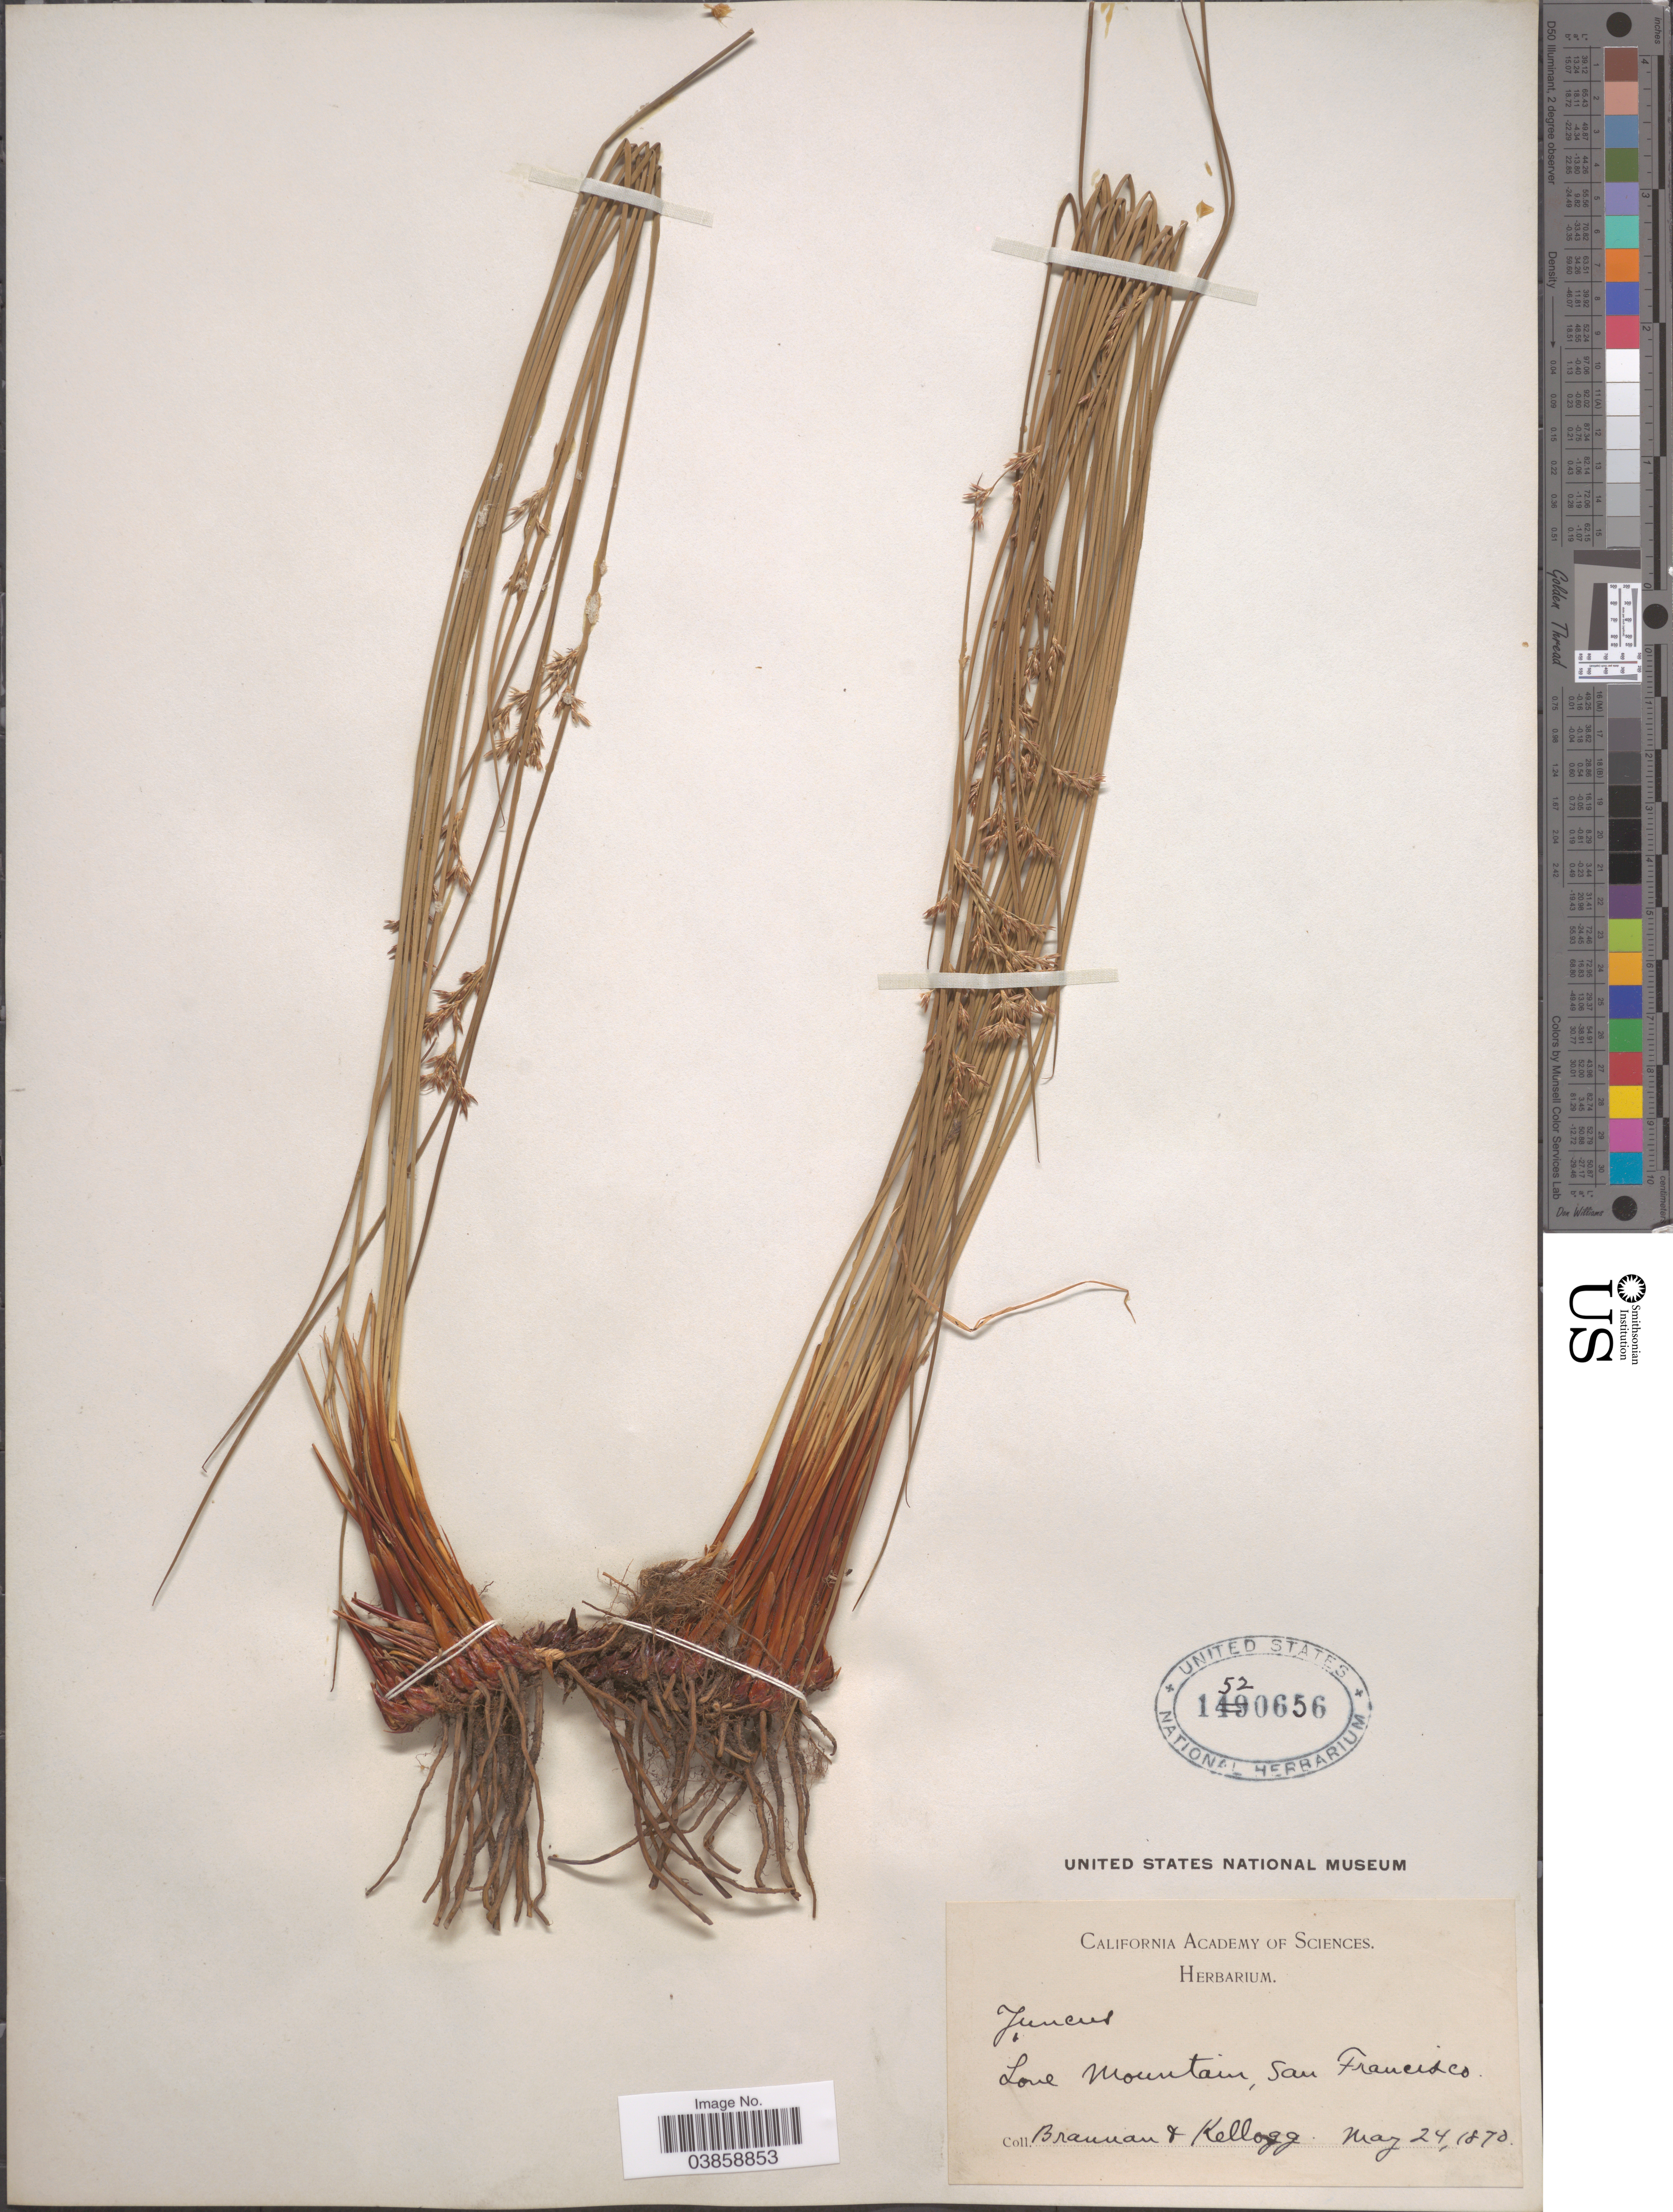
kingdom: Plantae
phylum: Tracheophyta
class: Liliopsida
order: Poales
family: Juncaceae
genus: Juncus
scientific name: Juncus sp.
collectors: Brannan & -- Kellogg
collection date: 1870-05-24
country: United States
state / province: California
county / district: San Francisco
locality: Love Mountain, San Francisco.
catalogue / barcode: US 1520656